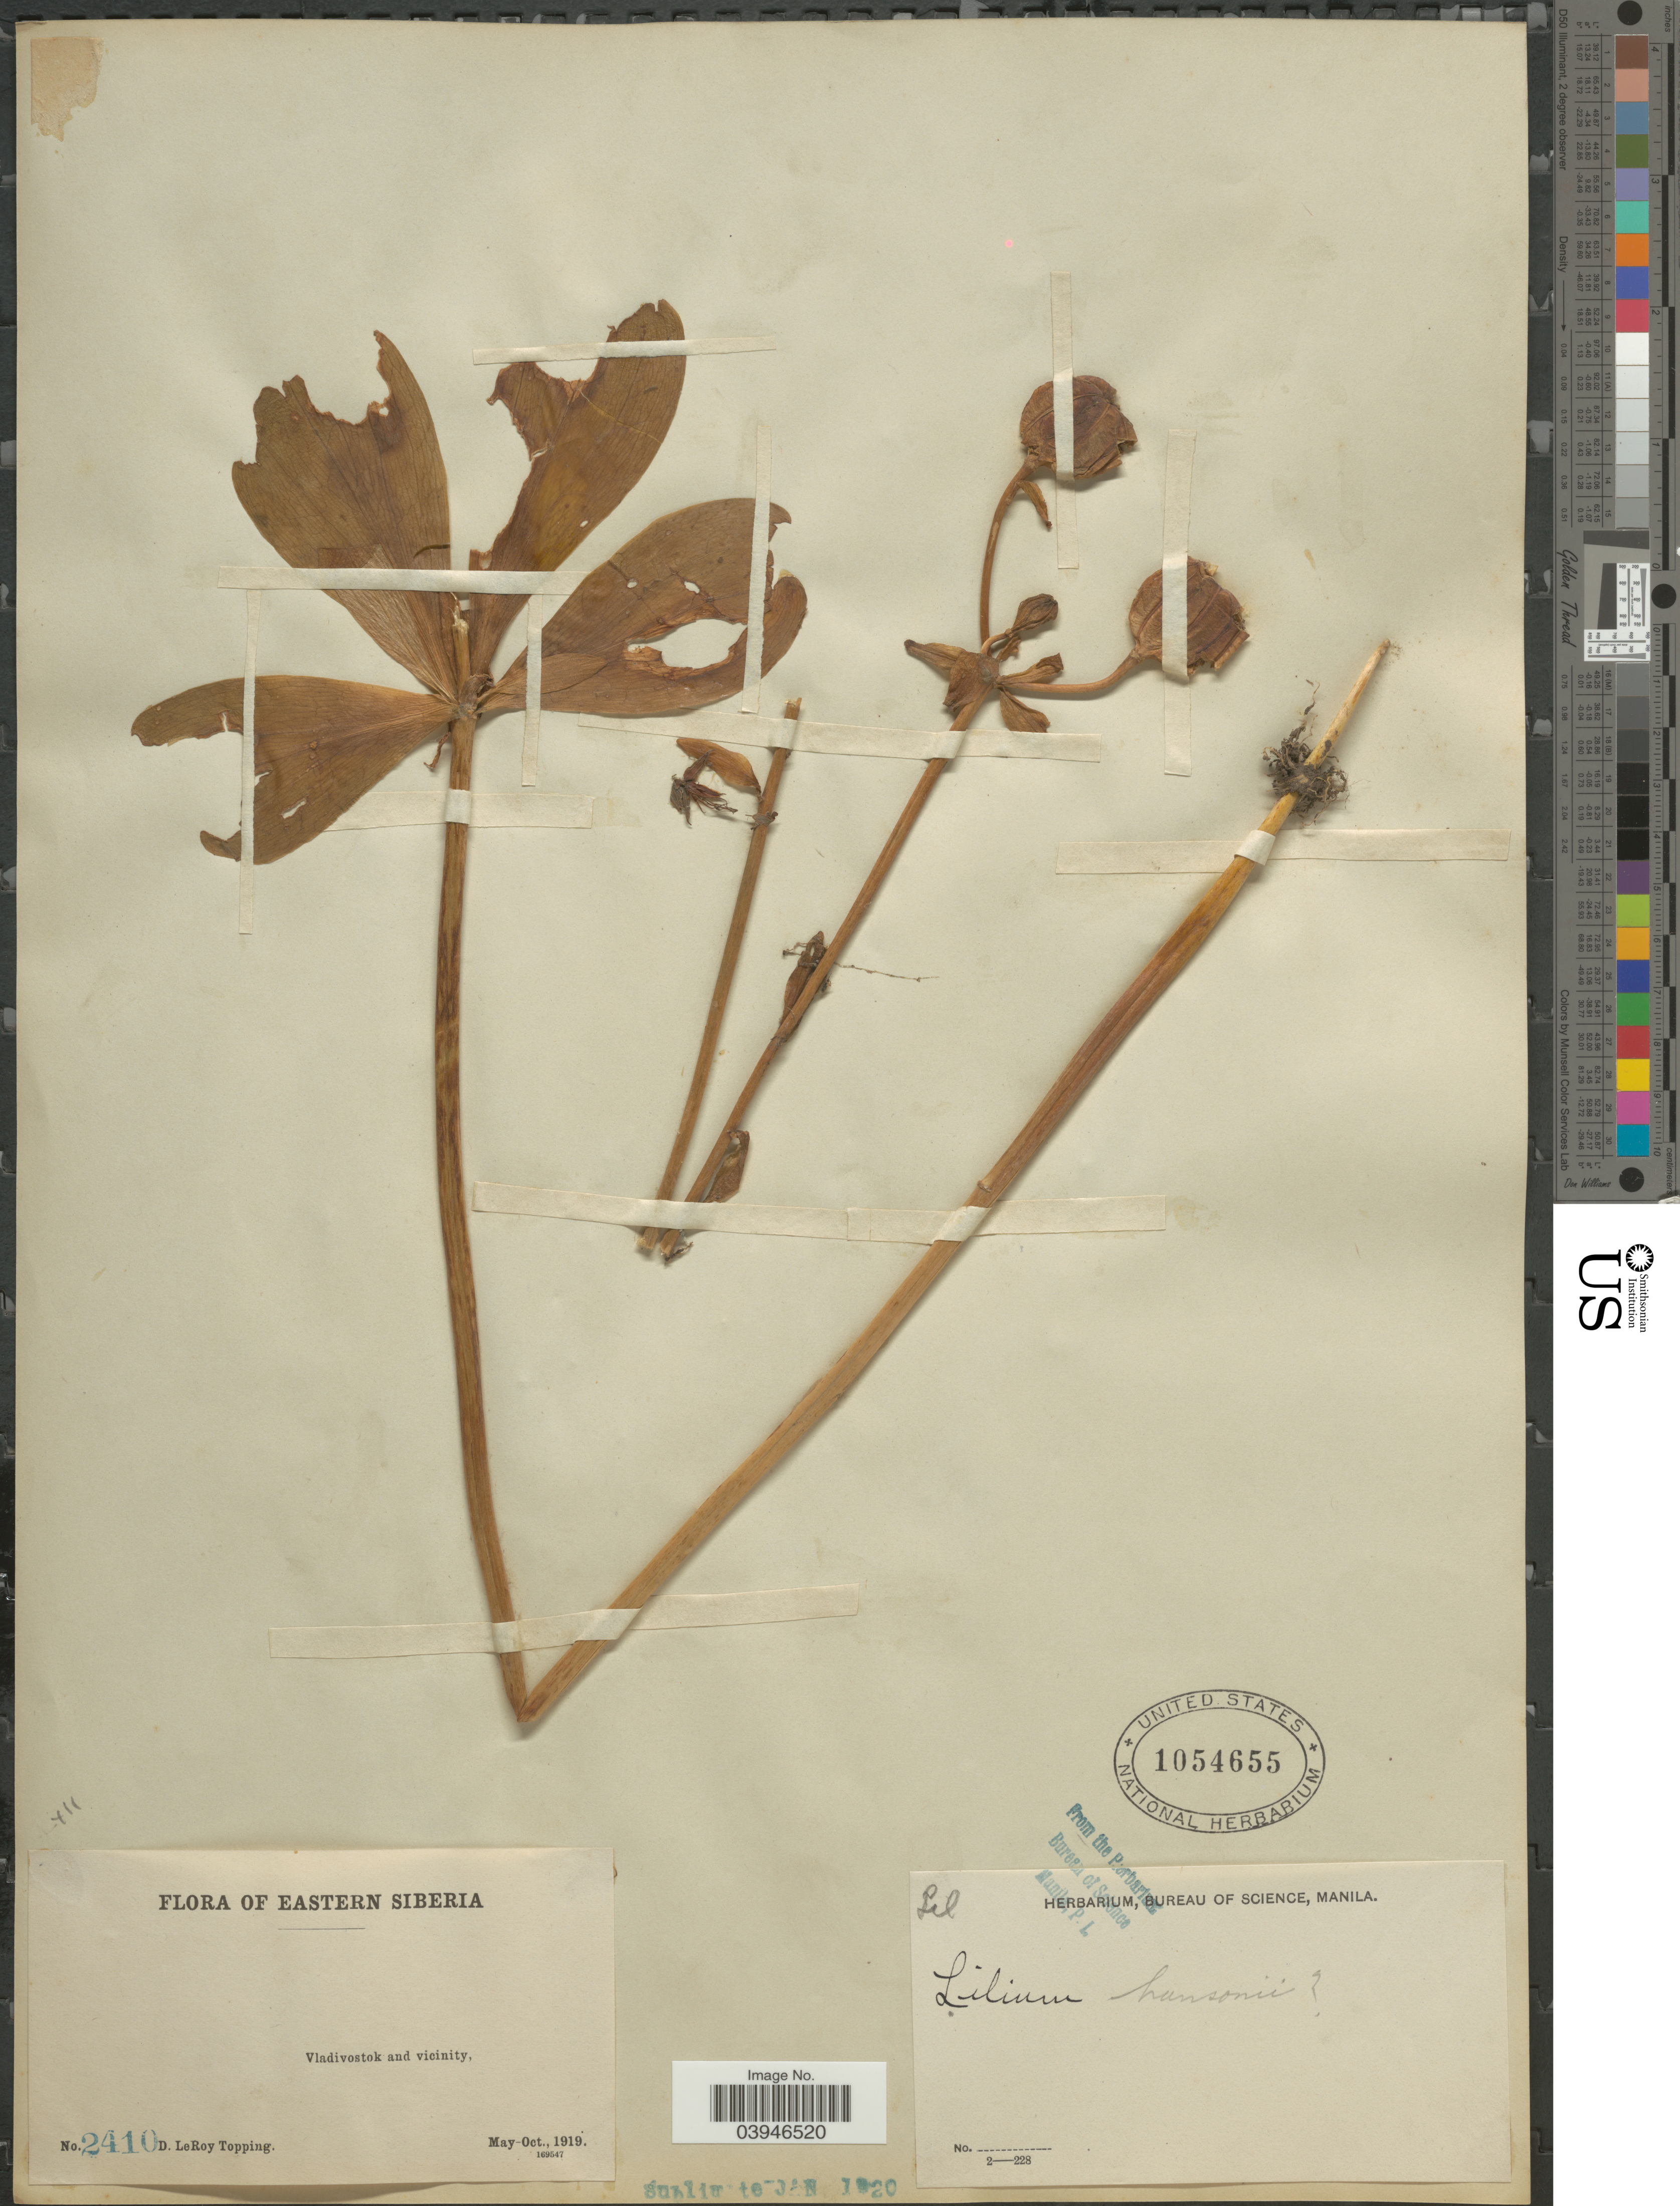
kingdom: Plantae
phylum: Tracheophyta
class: Liliopsida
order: Liliales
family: Liliaceae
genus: Lilium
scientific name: Lilium hansonii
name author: Leichtlin ex Baker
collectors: D. L. Topping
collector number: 2410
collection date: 1919-05/1919-10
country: Russian Federation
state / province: Primorsky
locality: Eastern Siberia. Vladivostok and vicinity.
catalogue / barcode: US 1054655